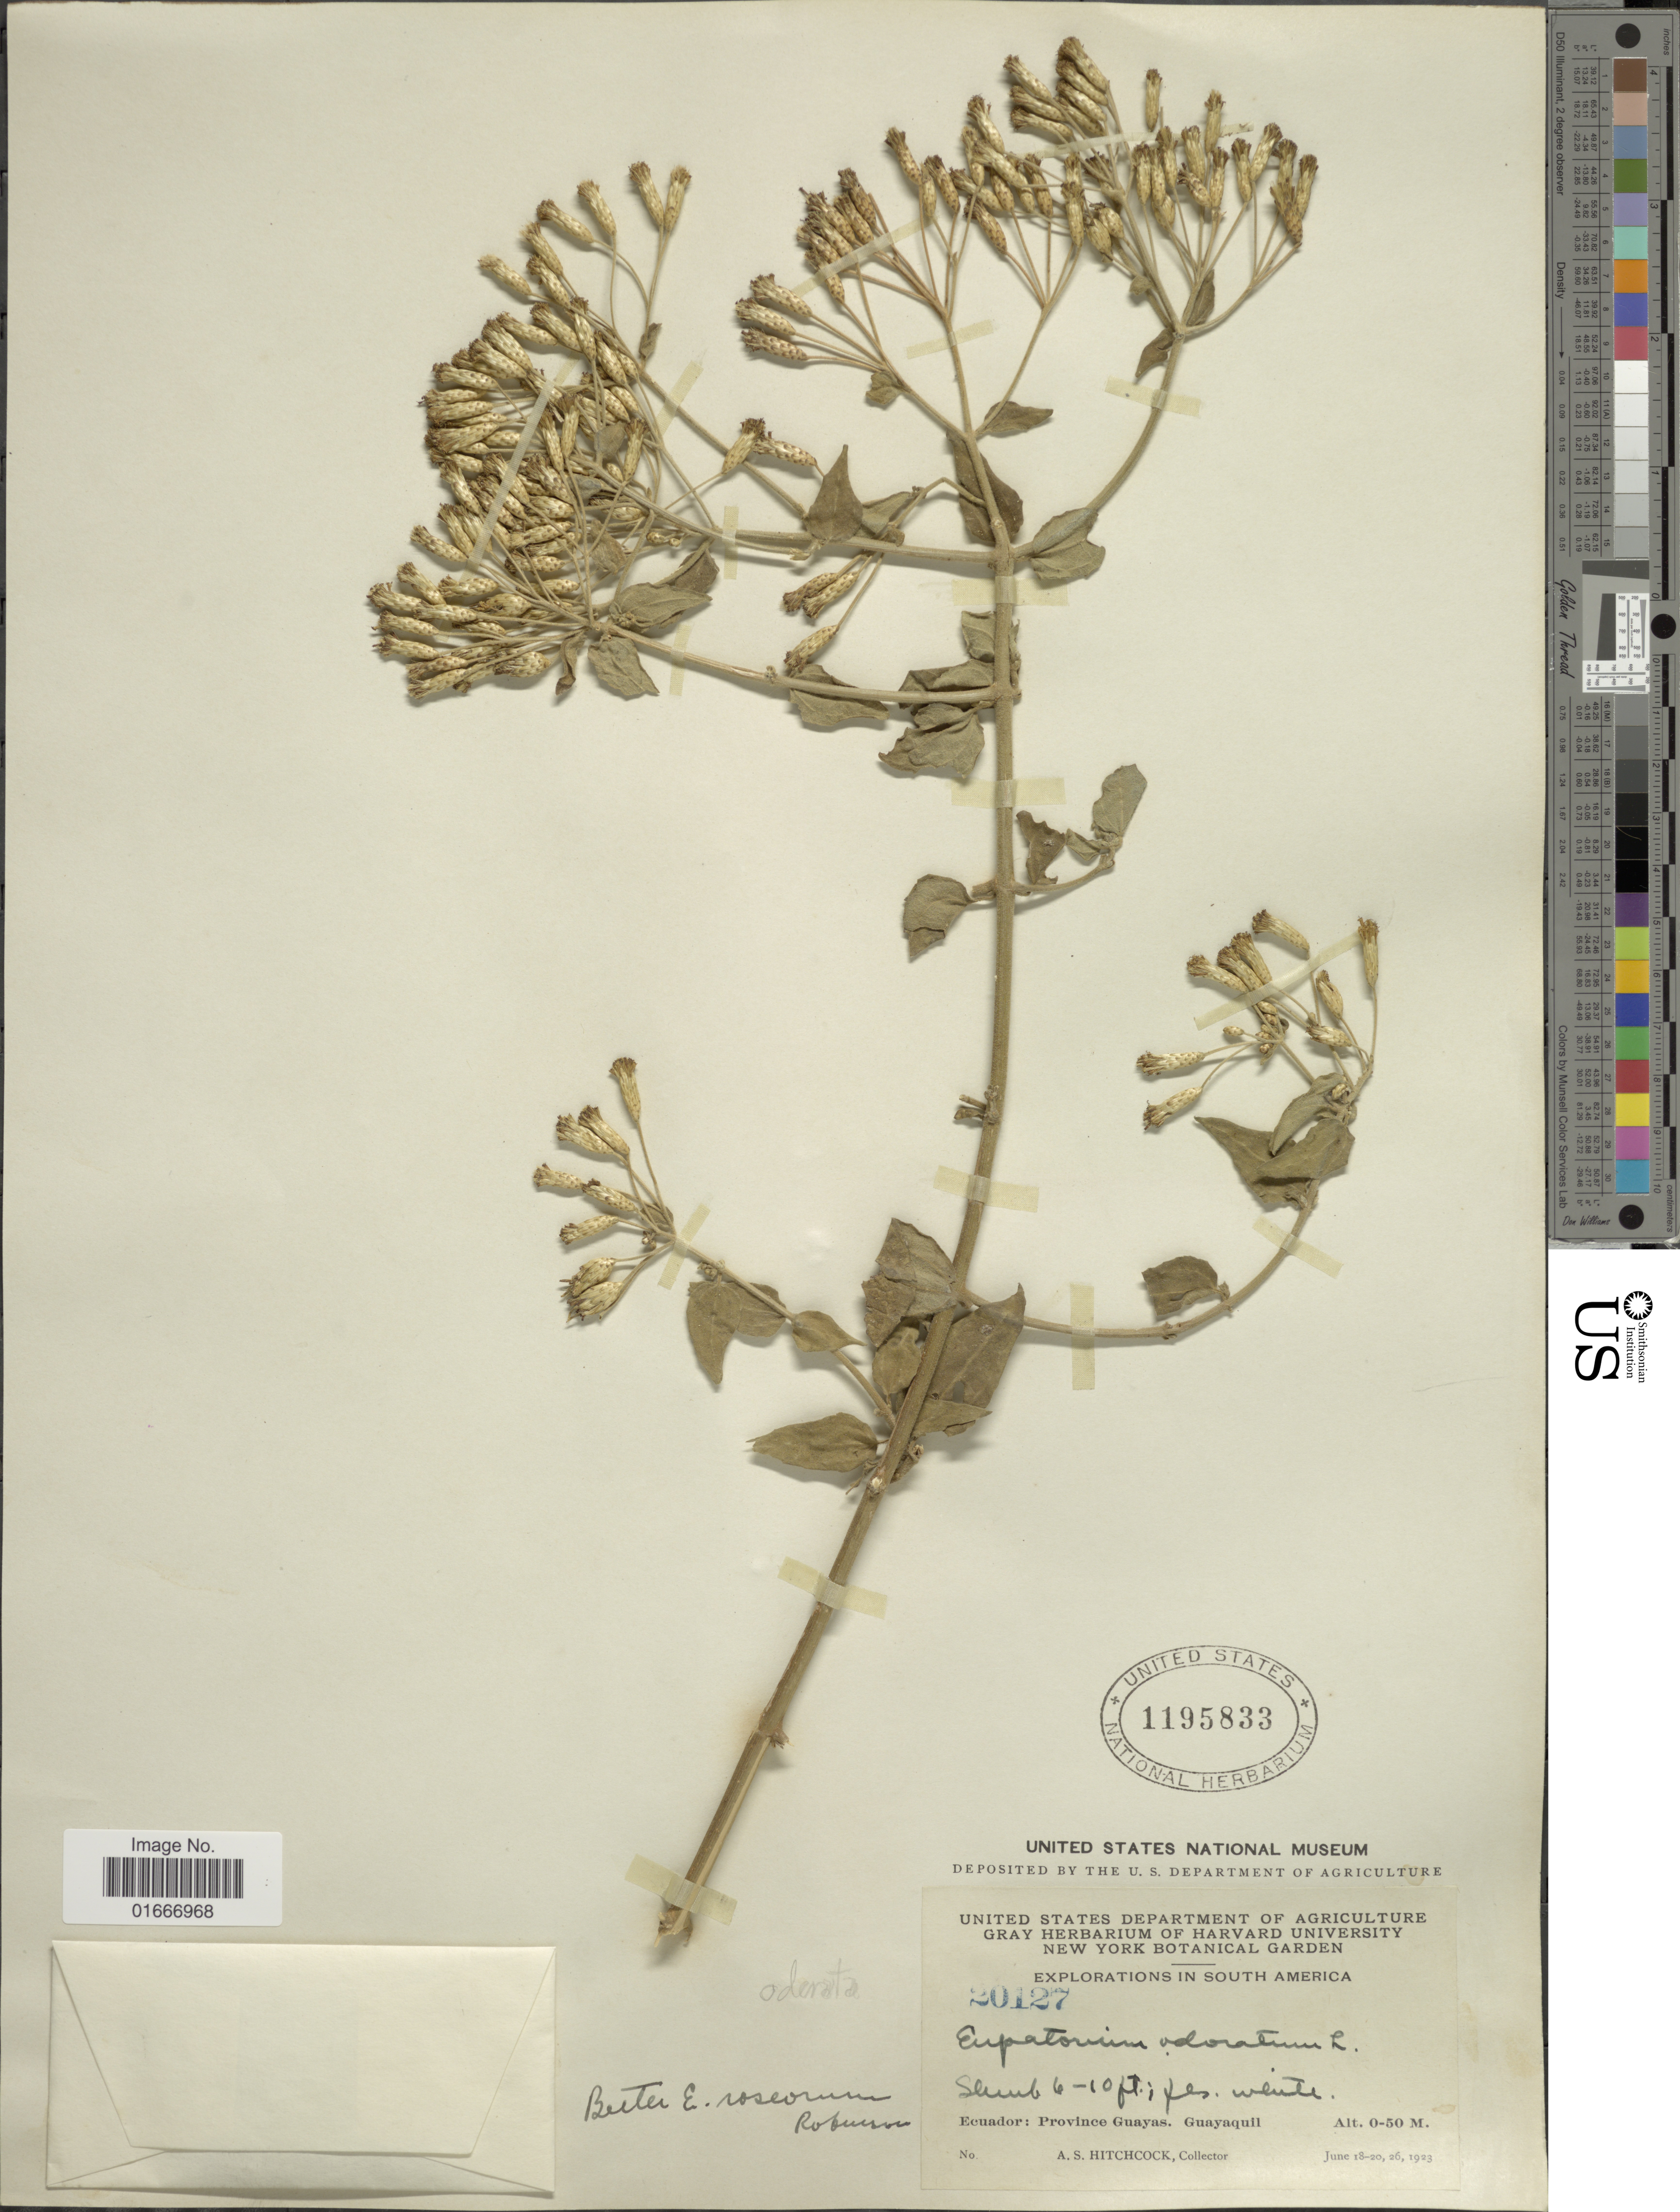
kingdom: Plantae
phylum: Tracheophyta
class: Magnoliopsida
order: Asterales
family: Asteraceae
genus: Chromolaena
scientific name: Chromolaena odorata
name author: (L.) R.M. King & H. Rob.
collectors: A. S. Hitchcock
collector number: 20127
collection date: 1923-06-18/1923-06-26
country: Ecuador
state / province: Guayas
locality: Ecuador: Province Guayas. Guayaquil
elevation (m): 0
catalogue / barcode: US 1195833